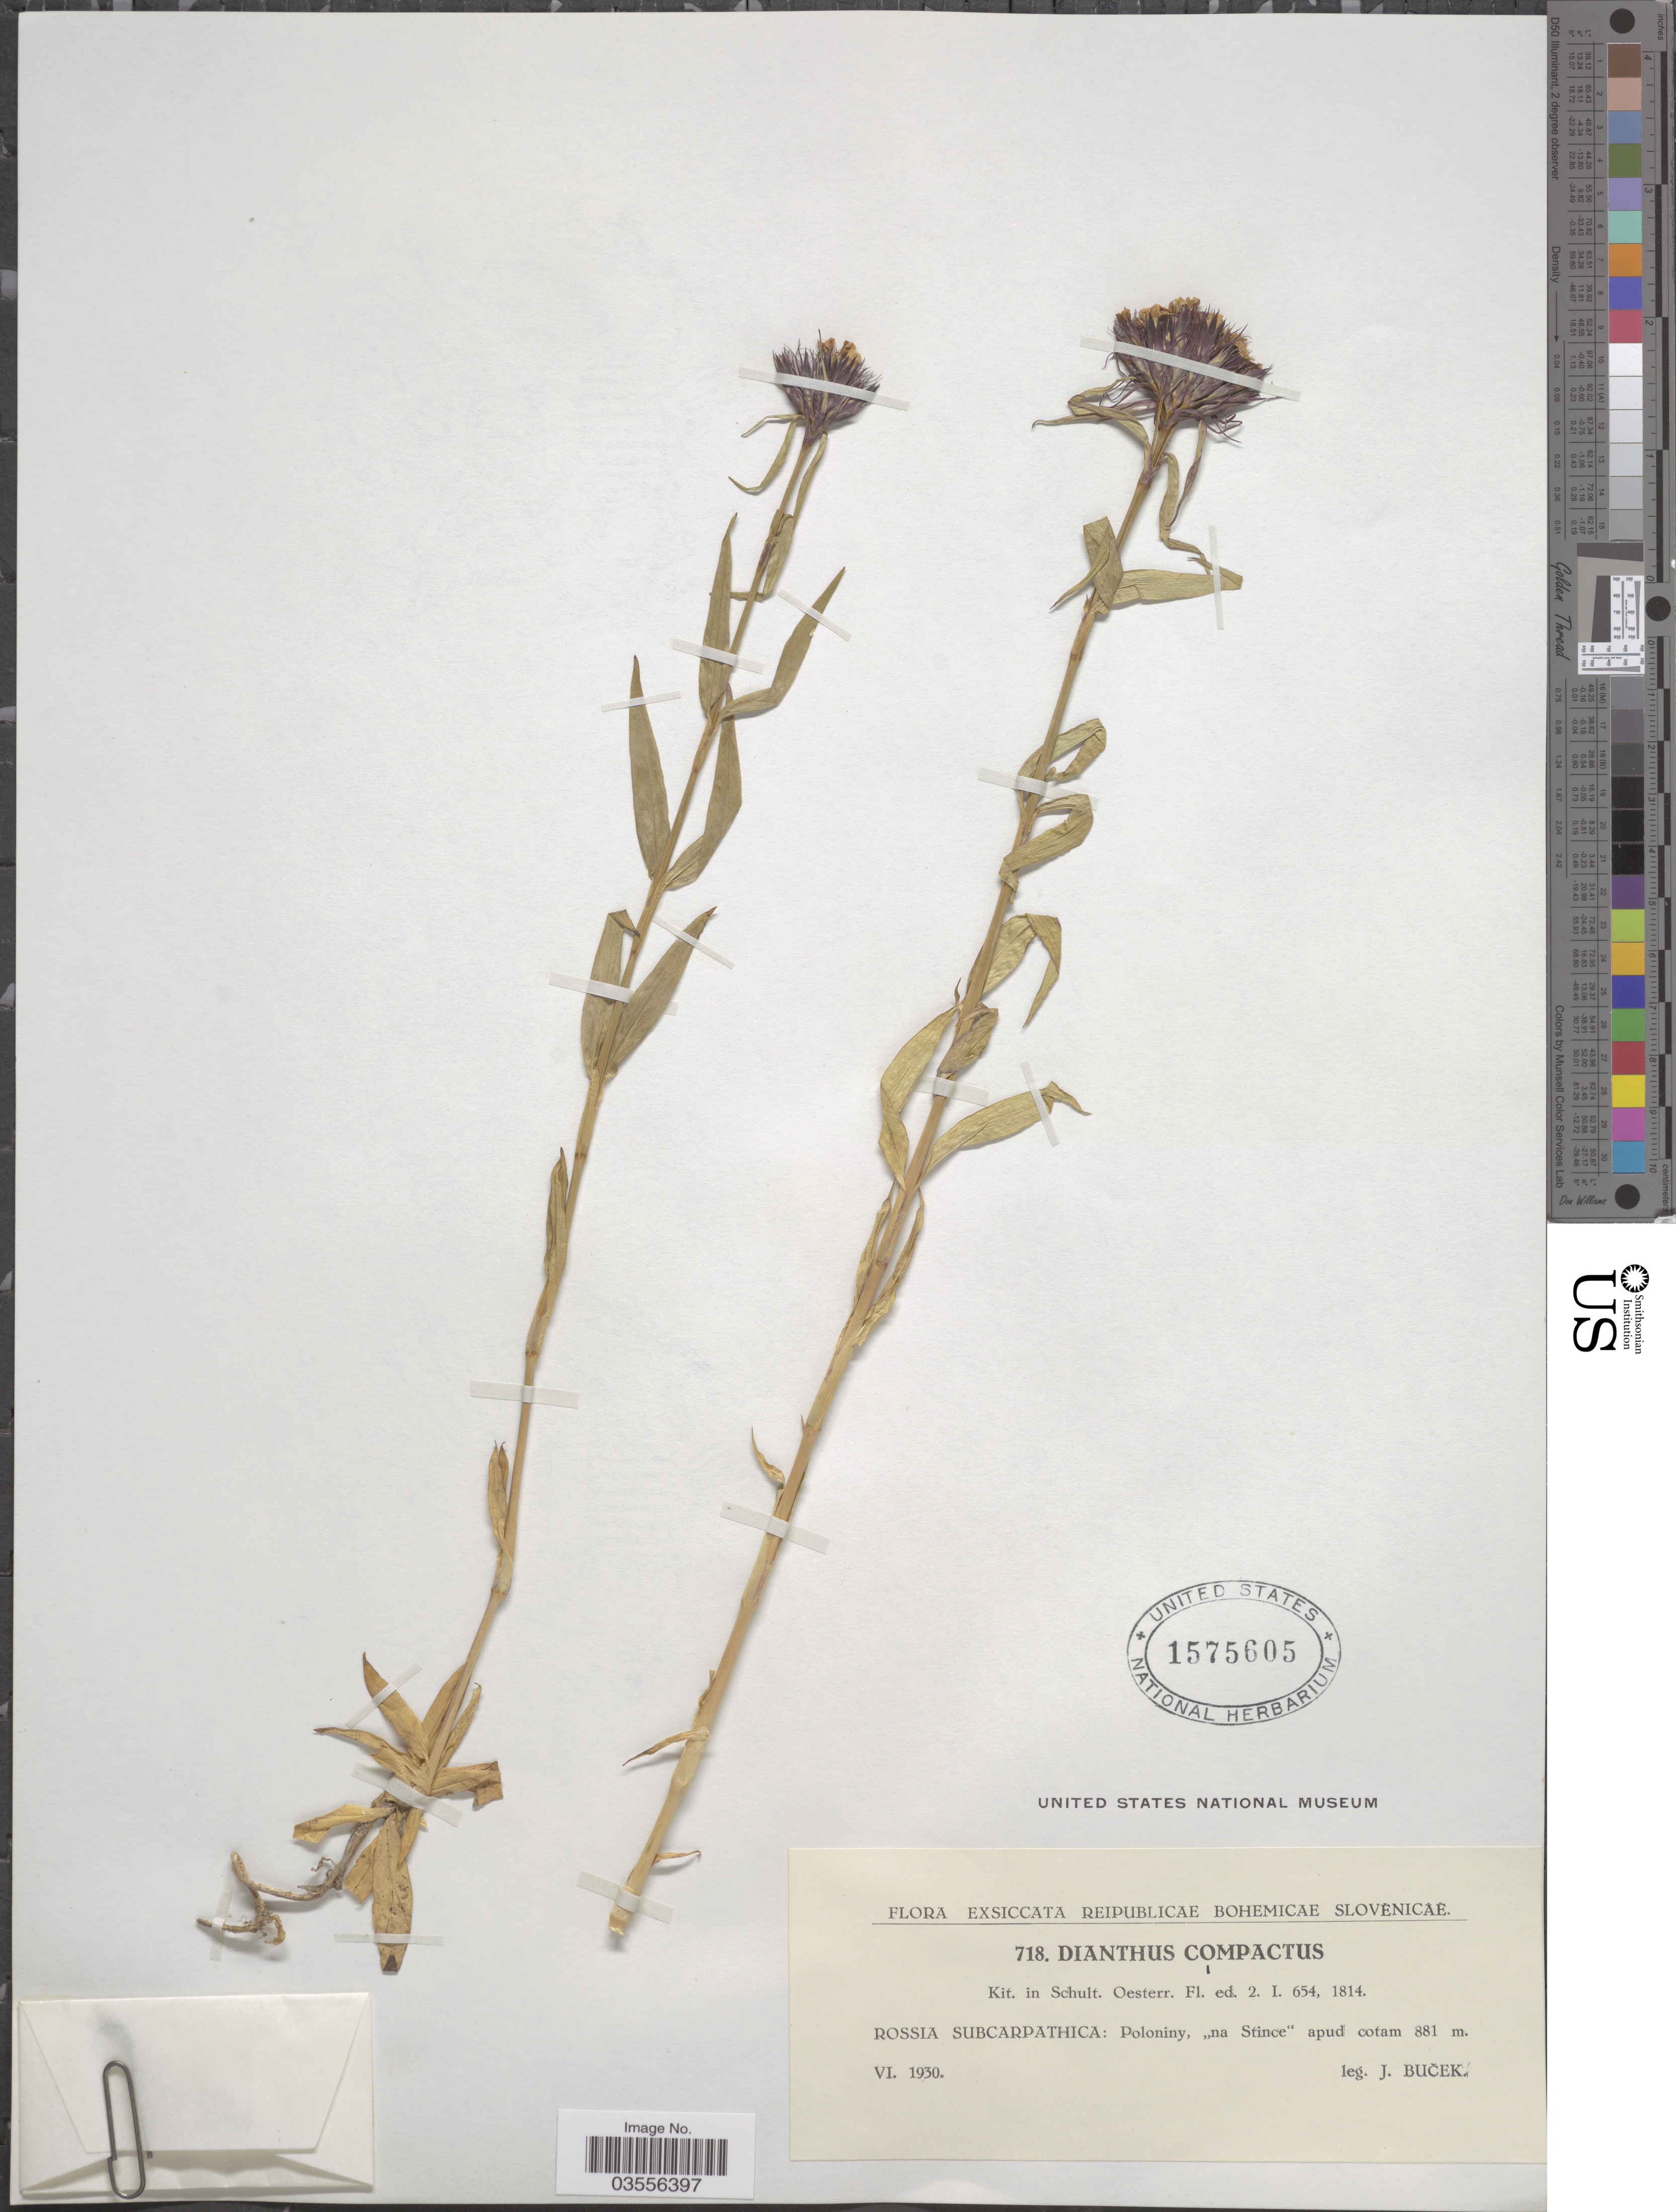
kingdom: Plantae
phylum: Tracheophyta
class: Magnoliopsida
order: Caryophyllales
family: Caryophyllaceae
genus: Dianthus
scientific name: Dianthus compactus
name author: Kit.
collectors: J. Bucek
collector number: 718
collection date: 1930-06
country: Slovakia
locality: Reipublicae Bohemicae Slovenicae. Rossia Subcarpathica: Poloniny, "na Stince".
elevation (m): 881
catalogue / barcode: US 1575605